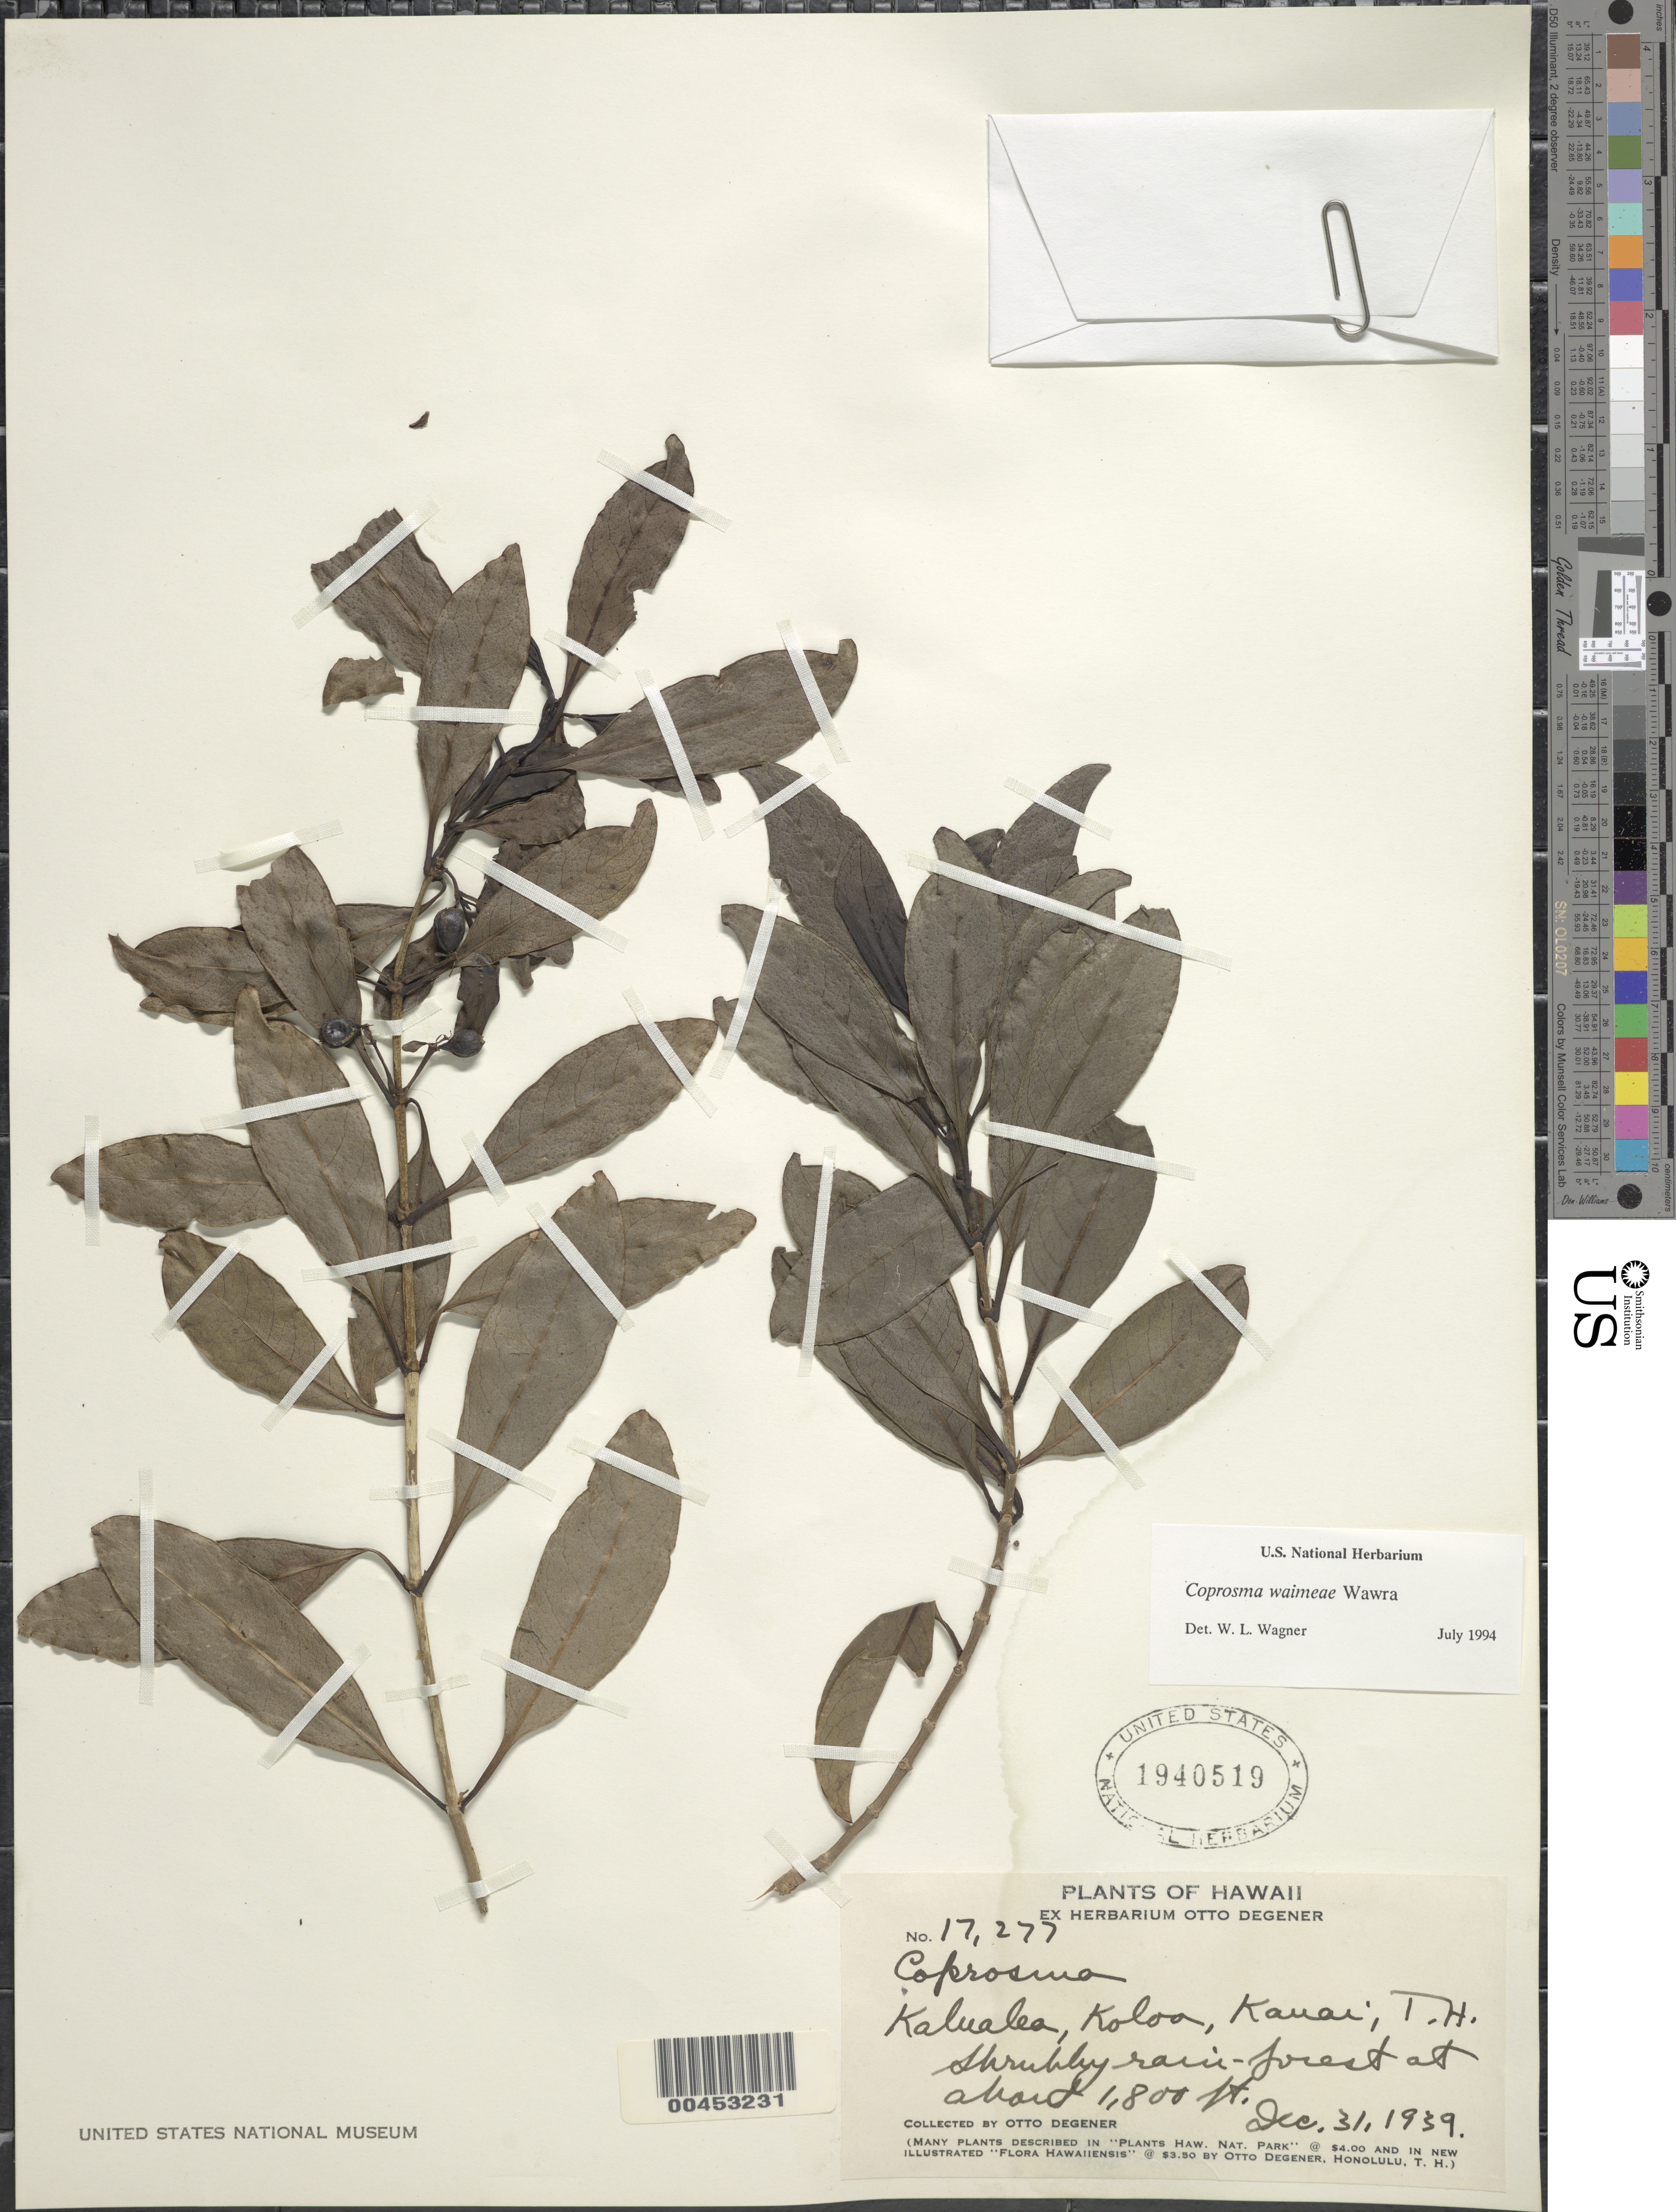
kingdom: Plantae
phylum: Tracheophyta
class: Magnoliopsida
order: Gentianales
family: Rubiaceae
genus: Coprosma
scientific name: Coprosma waimeae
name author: Wawra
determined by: Wagner, W. L., (BOT), Smithsonian Institution - National Museum of Natural History (UNITED STATES)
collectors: O. Degener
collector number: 17277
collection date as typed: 31 Dec 1939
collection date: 1939-12-31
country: United States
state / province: Hawaii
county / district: Kauai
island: Kaua'i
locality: Kalualea, Koloa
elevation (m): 549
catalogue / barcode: US 1940519